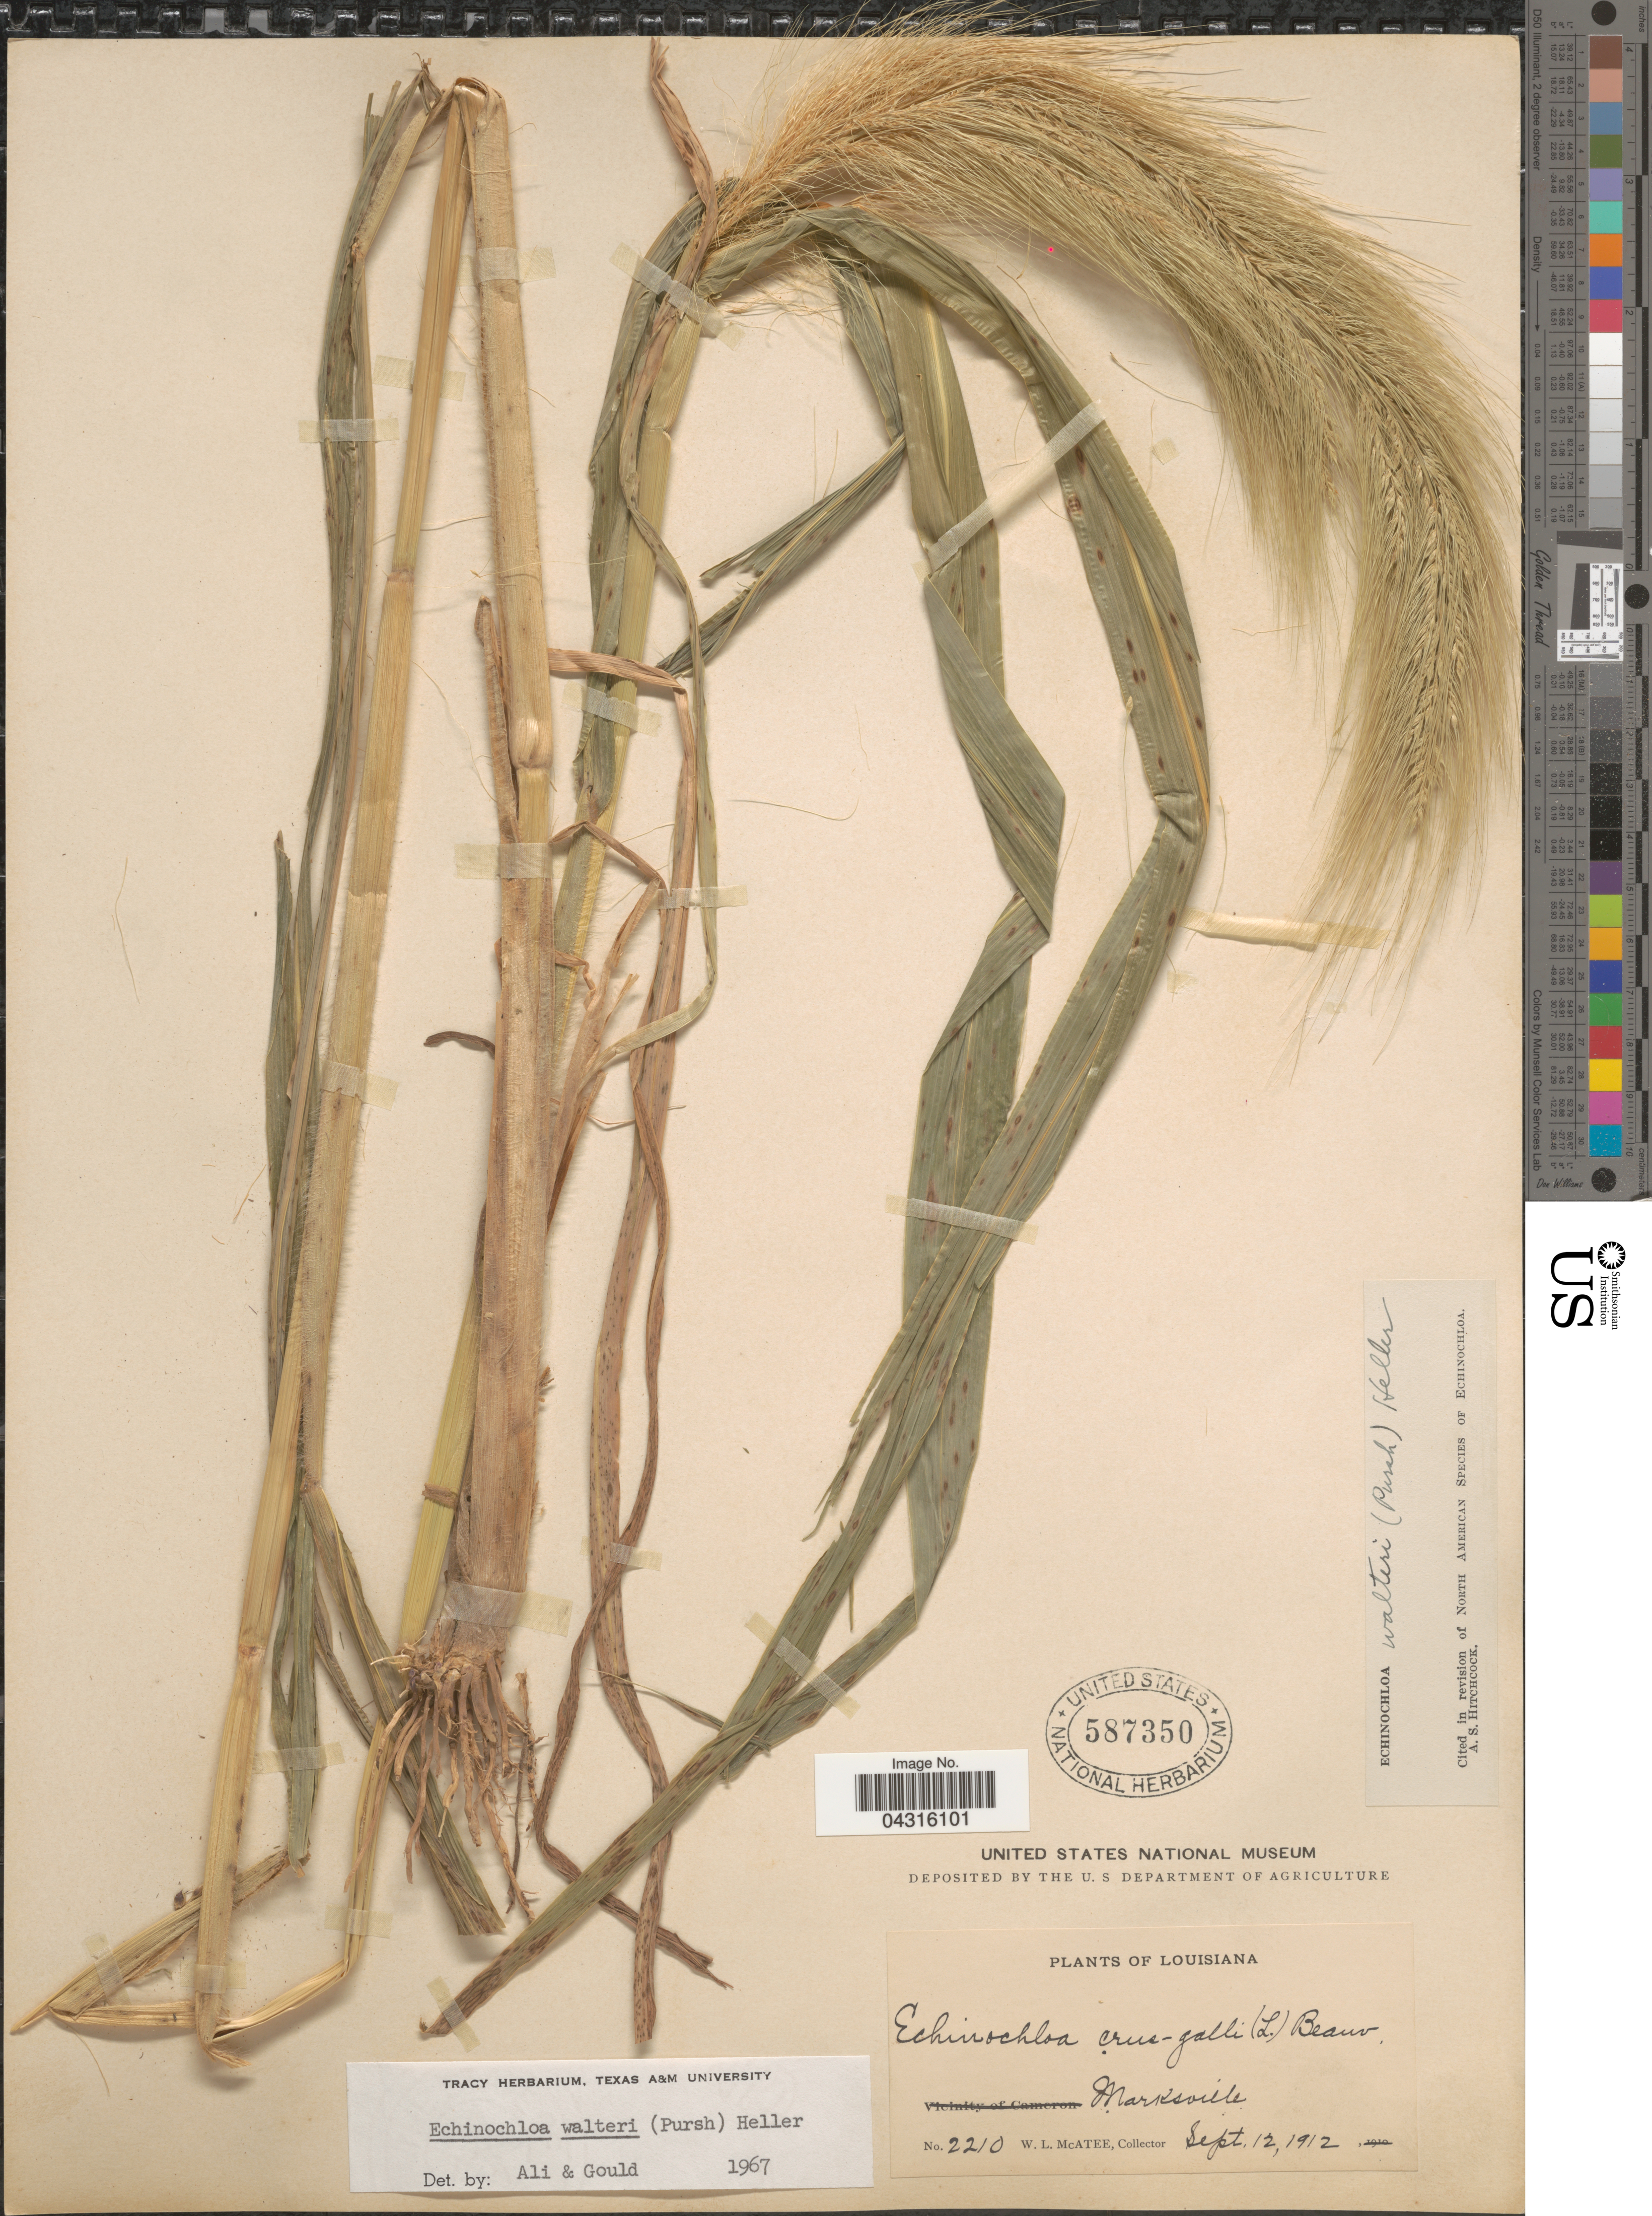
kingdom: Plantae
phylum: Tracheophyta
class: Liliopsida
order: Poales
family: Poaceae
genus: Echinochloa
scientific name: Echinochloa walteri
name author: (Pursh) A. Heller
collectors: W. McAtee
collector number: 2210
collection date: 1912-09-12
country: United States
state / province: Louisiana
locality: Marksville.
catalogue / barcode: US 587350